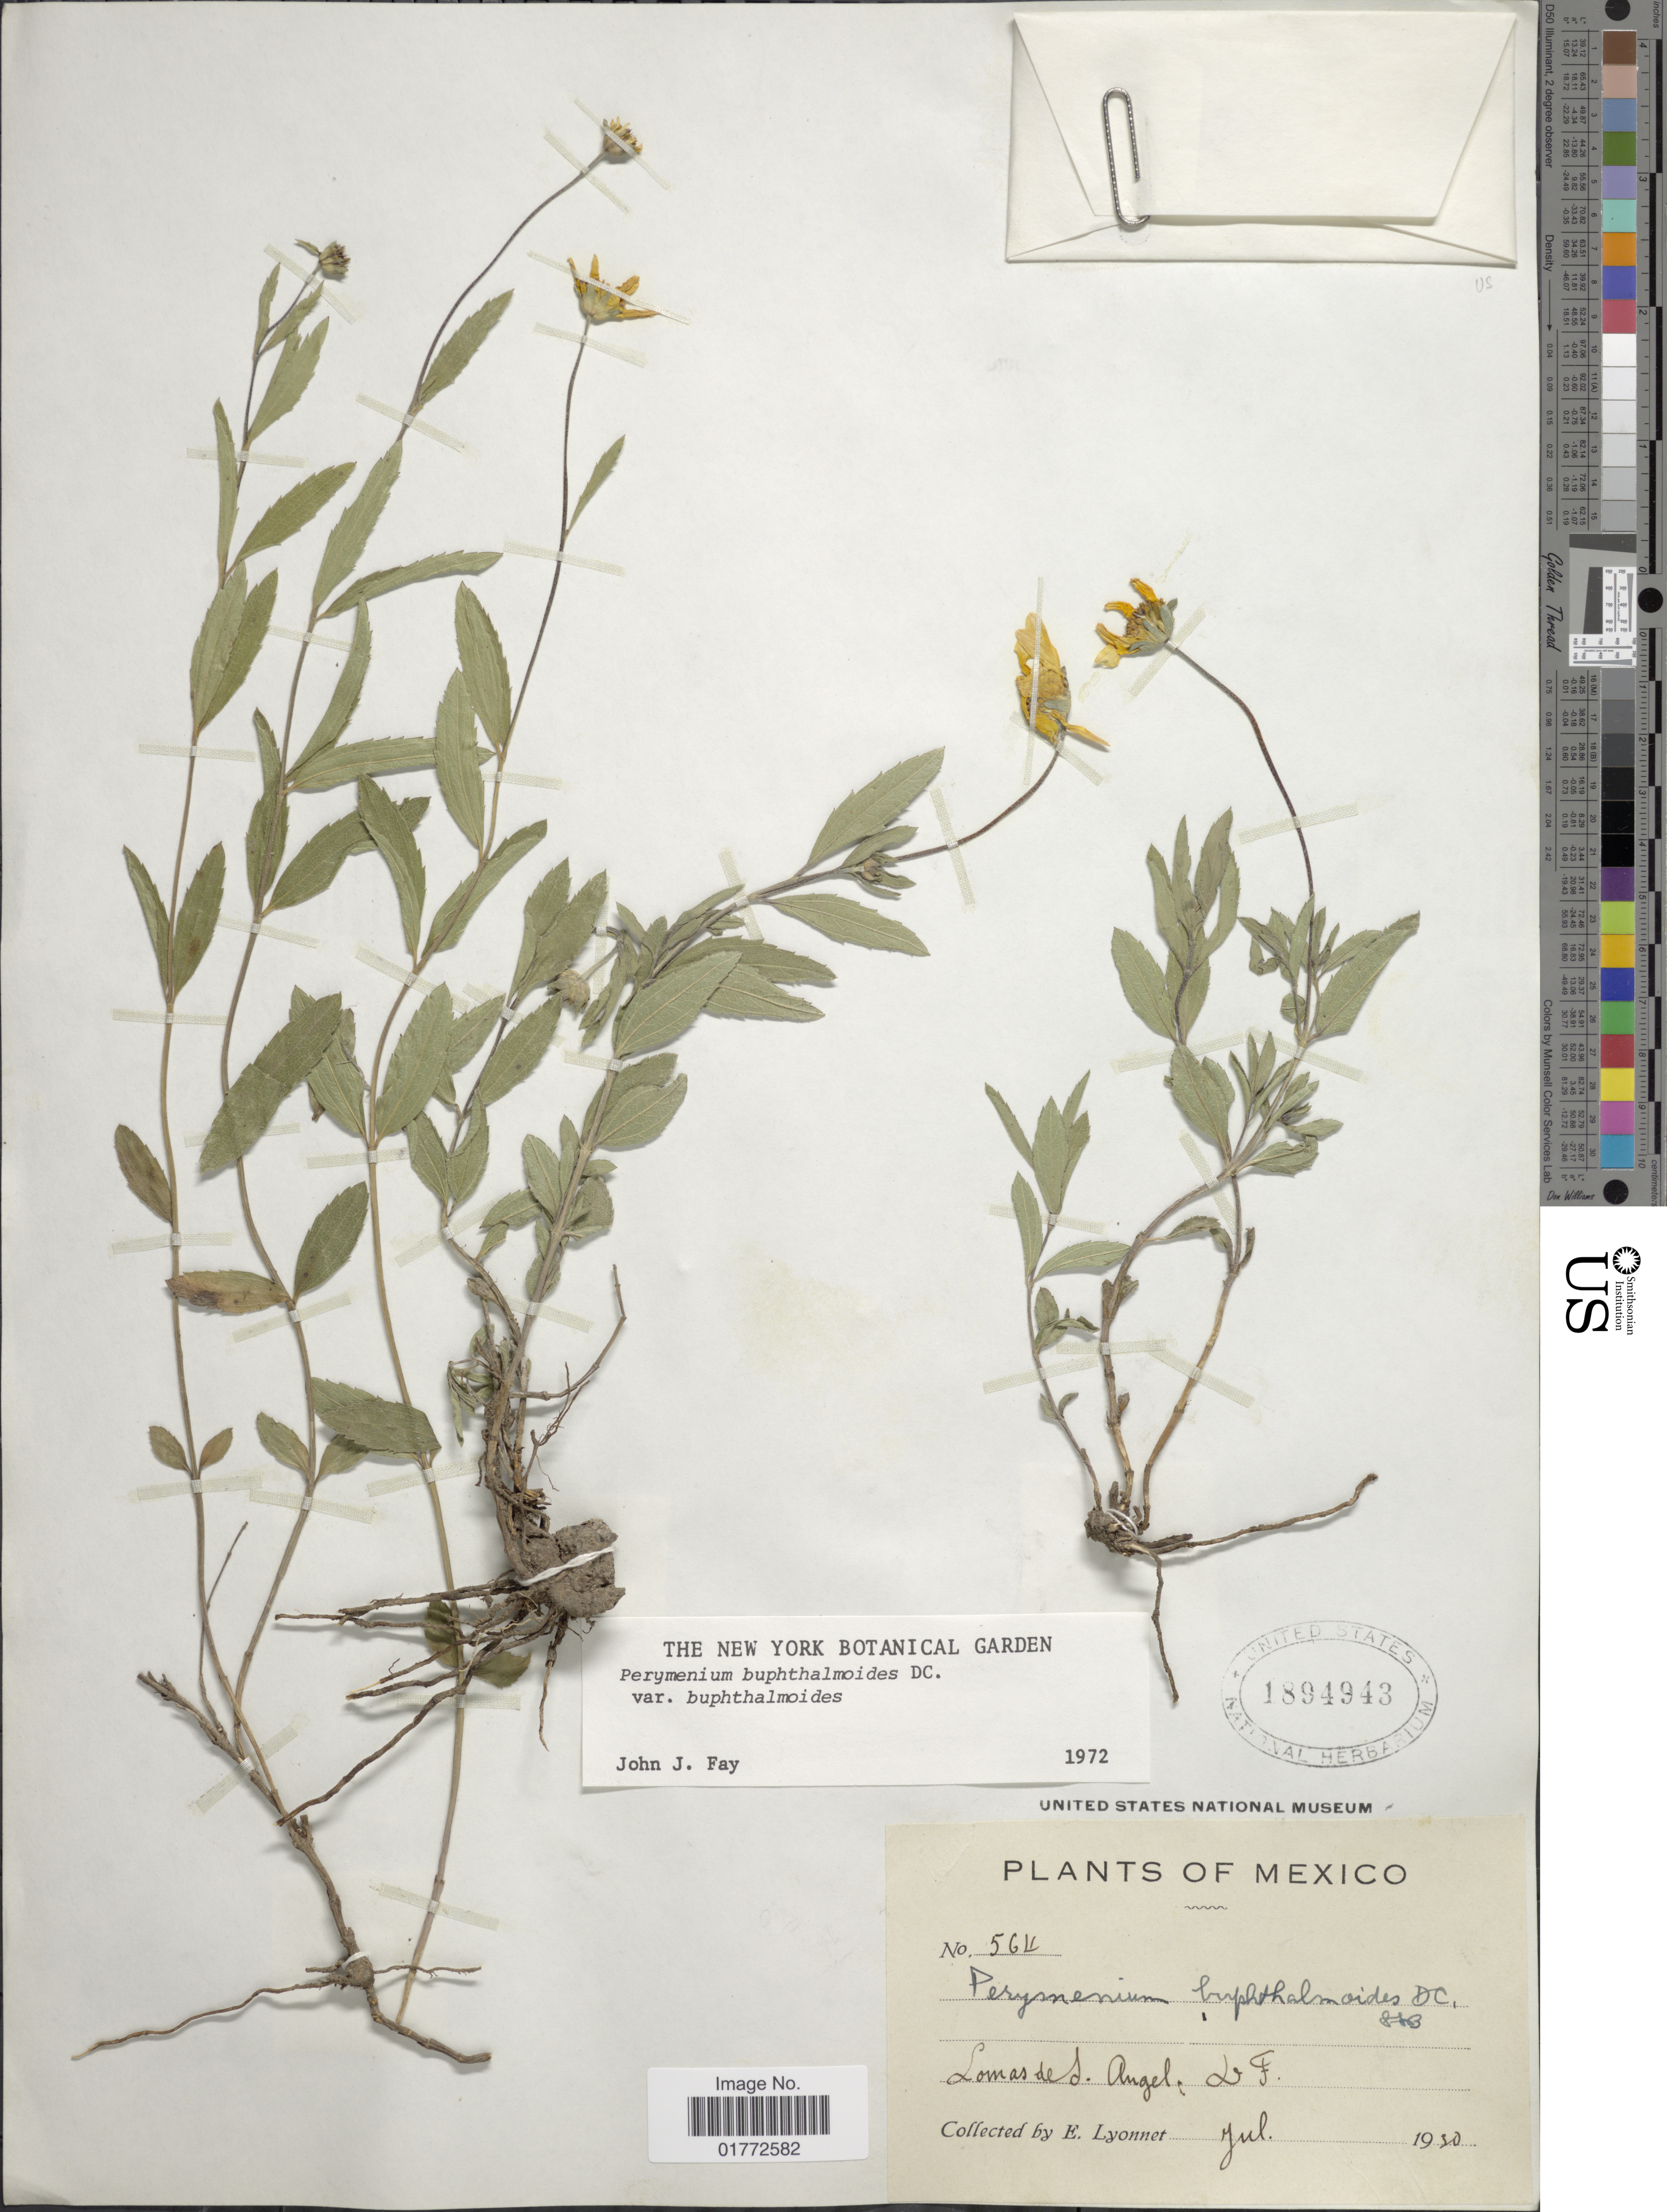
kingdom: Plantae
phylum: Tracheophyta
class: Magnoliopsida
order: Asterales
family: Asteraceae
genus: Perymenium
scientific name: Perymenium buphthalmoides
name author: DC.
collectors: E. Lyonnet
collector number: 564*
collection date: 1930-07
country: Mexico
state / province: Distrito Federal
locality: Lomas de S. Angel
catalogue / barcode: US 1894943